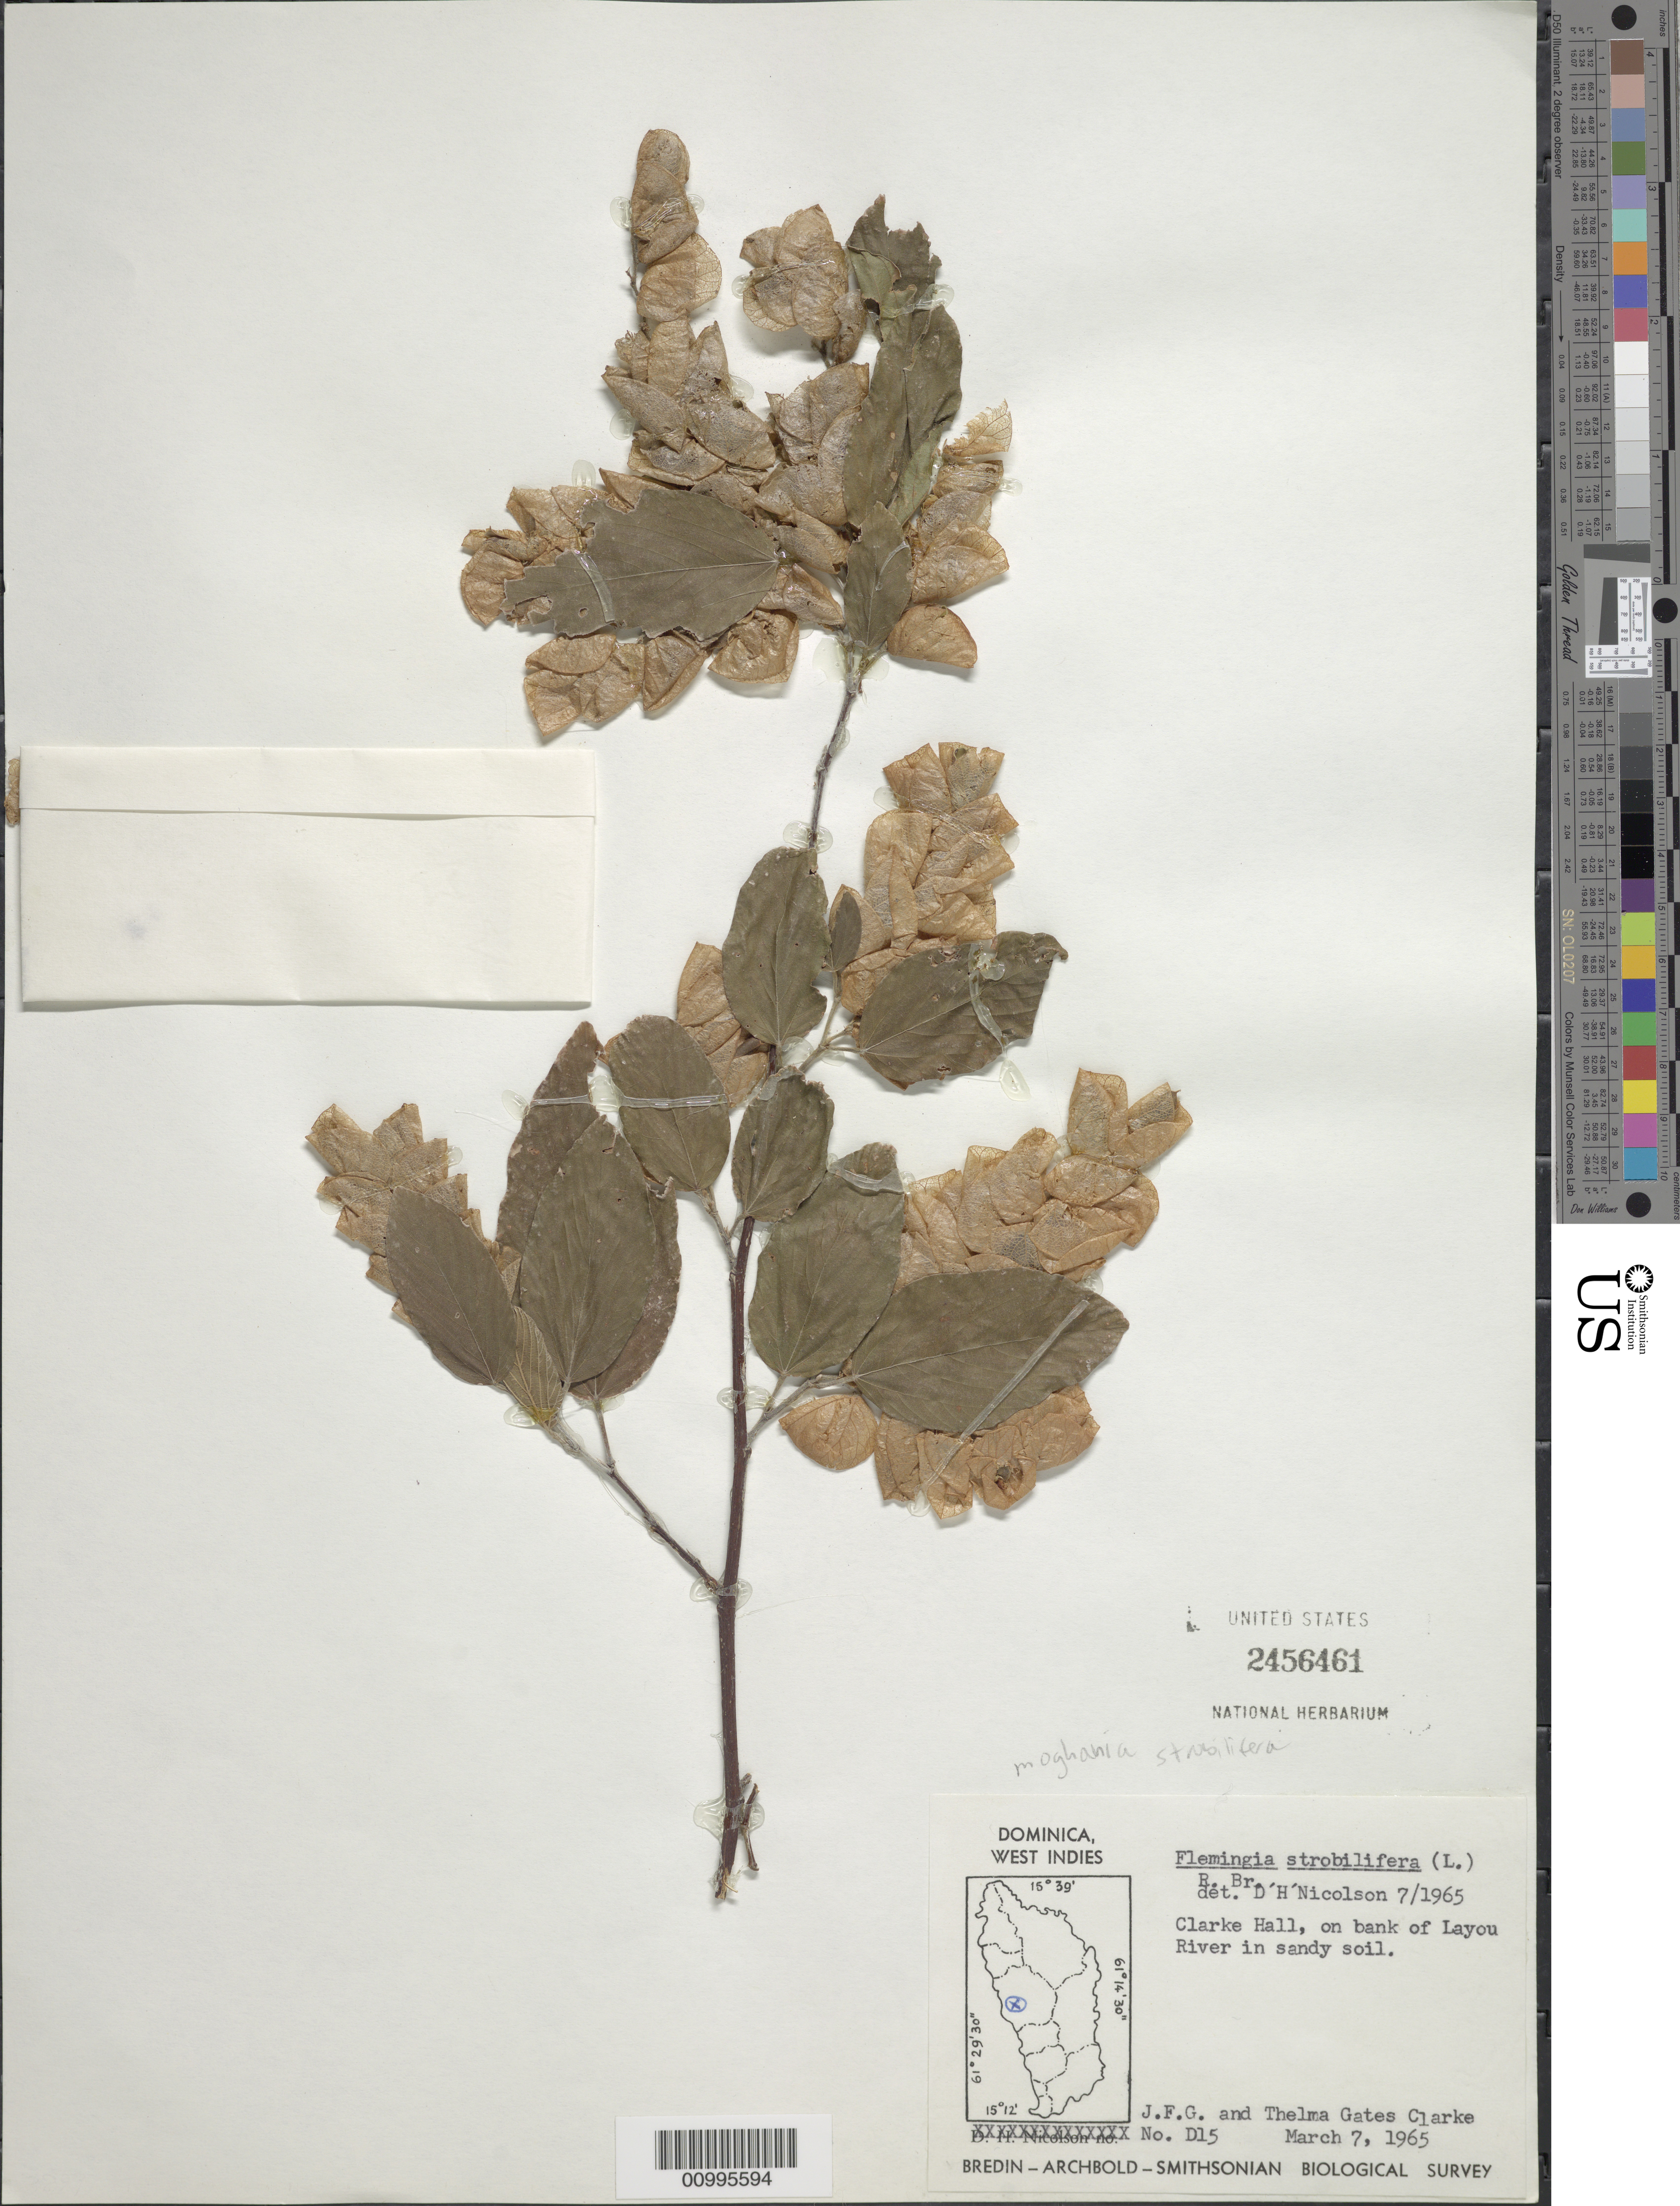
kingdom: Plantae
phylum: Tracheophyta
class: Magnoliopsida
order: Fabales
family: Fabaceae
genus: Flemingia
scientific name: Flemingia strobilifera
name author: (L.) W.T. Aiton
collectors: D. H. Nicolson, J. F. Gates-Clarke & T. Gates-Clarke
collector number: D15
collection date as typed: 07 Mar 1965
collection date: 1965-03-07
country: Dominica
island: Dominica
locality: Clarke Hall, on bank of Layou River in sandy soil.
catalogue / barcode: US 2456461